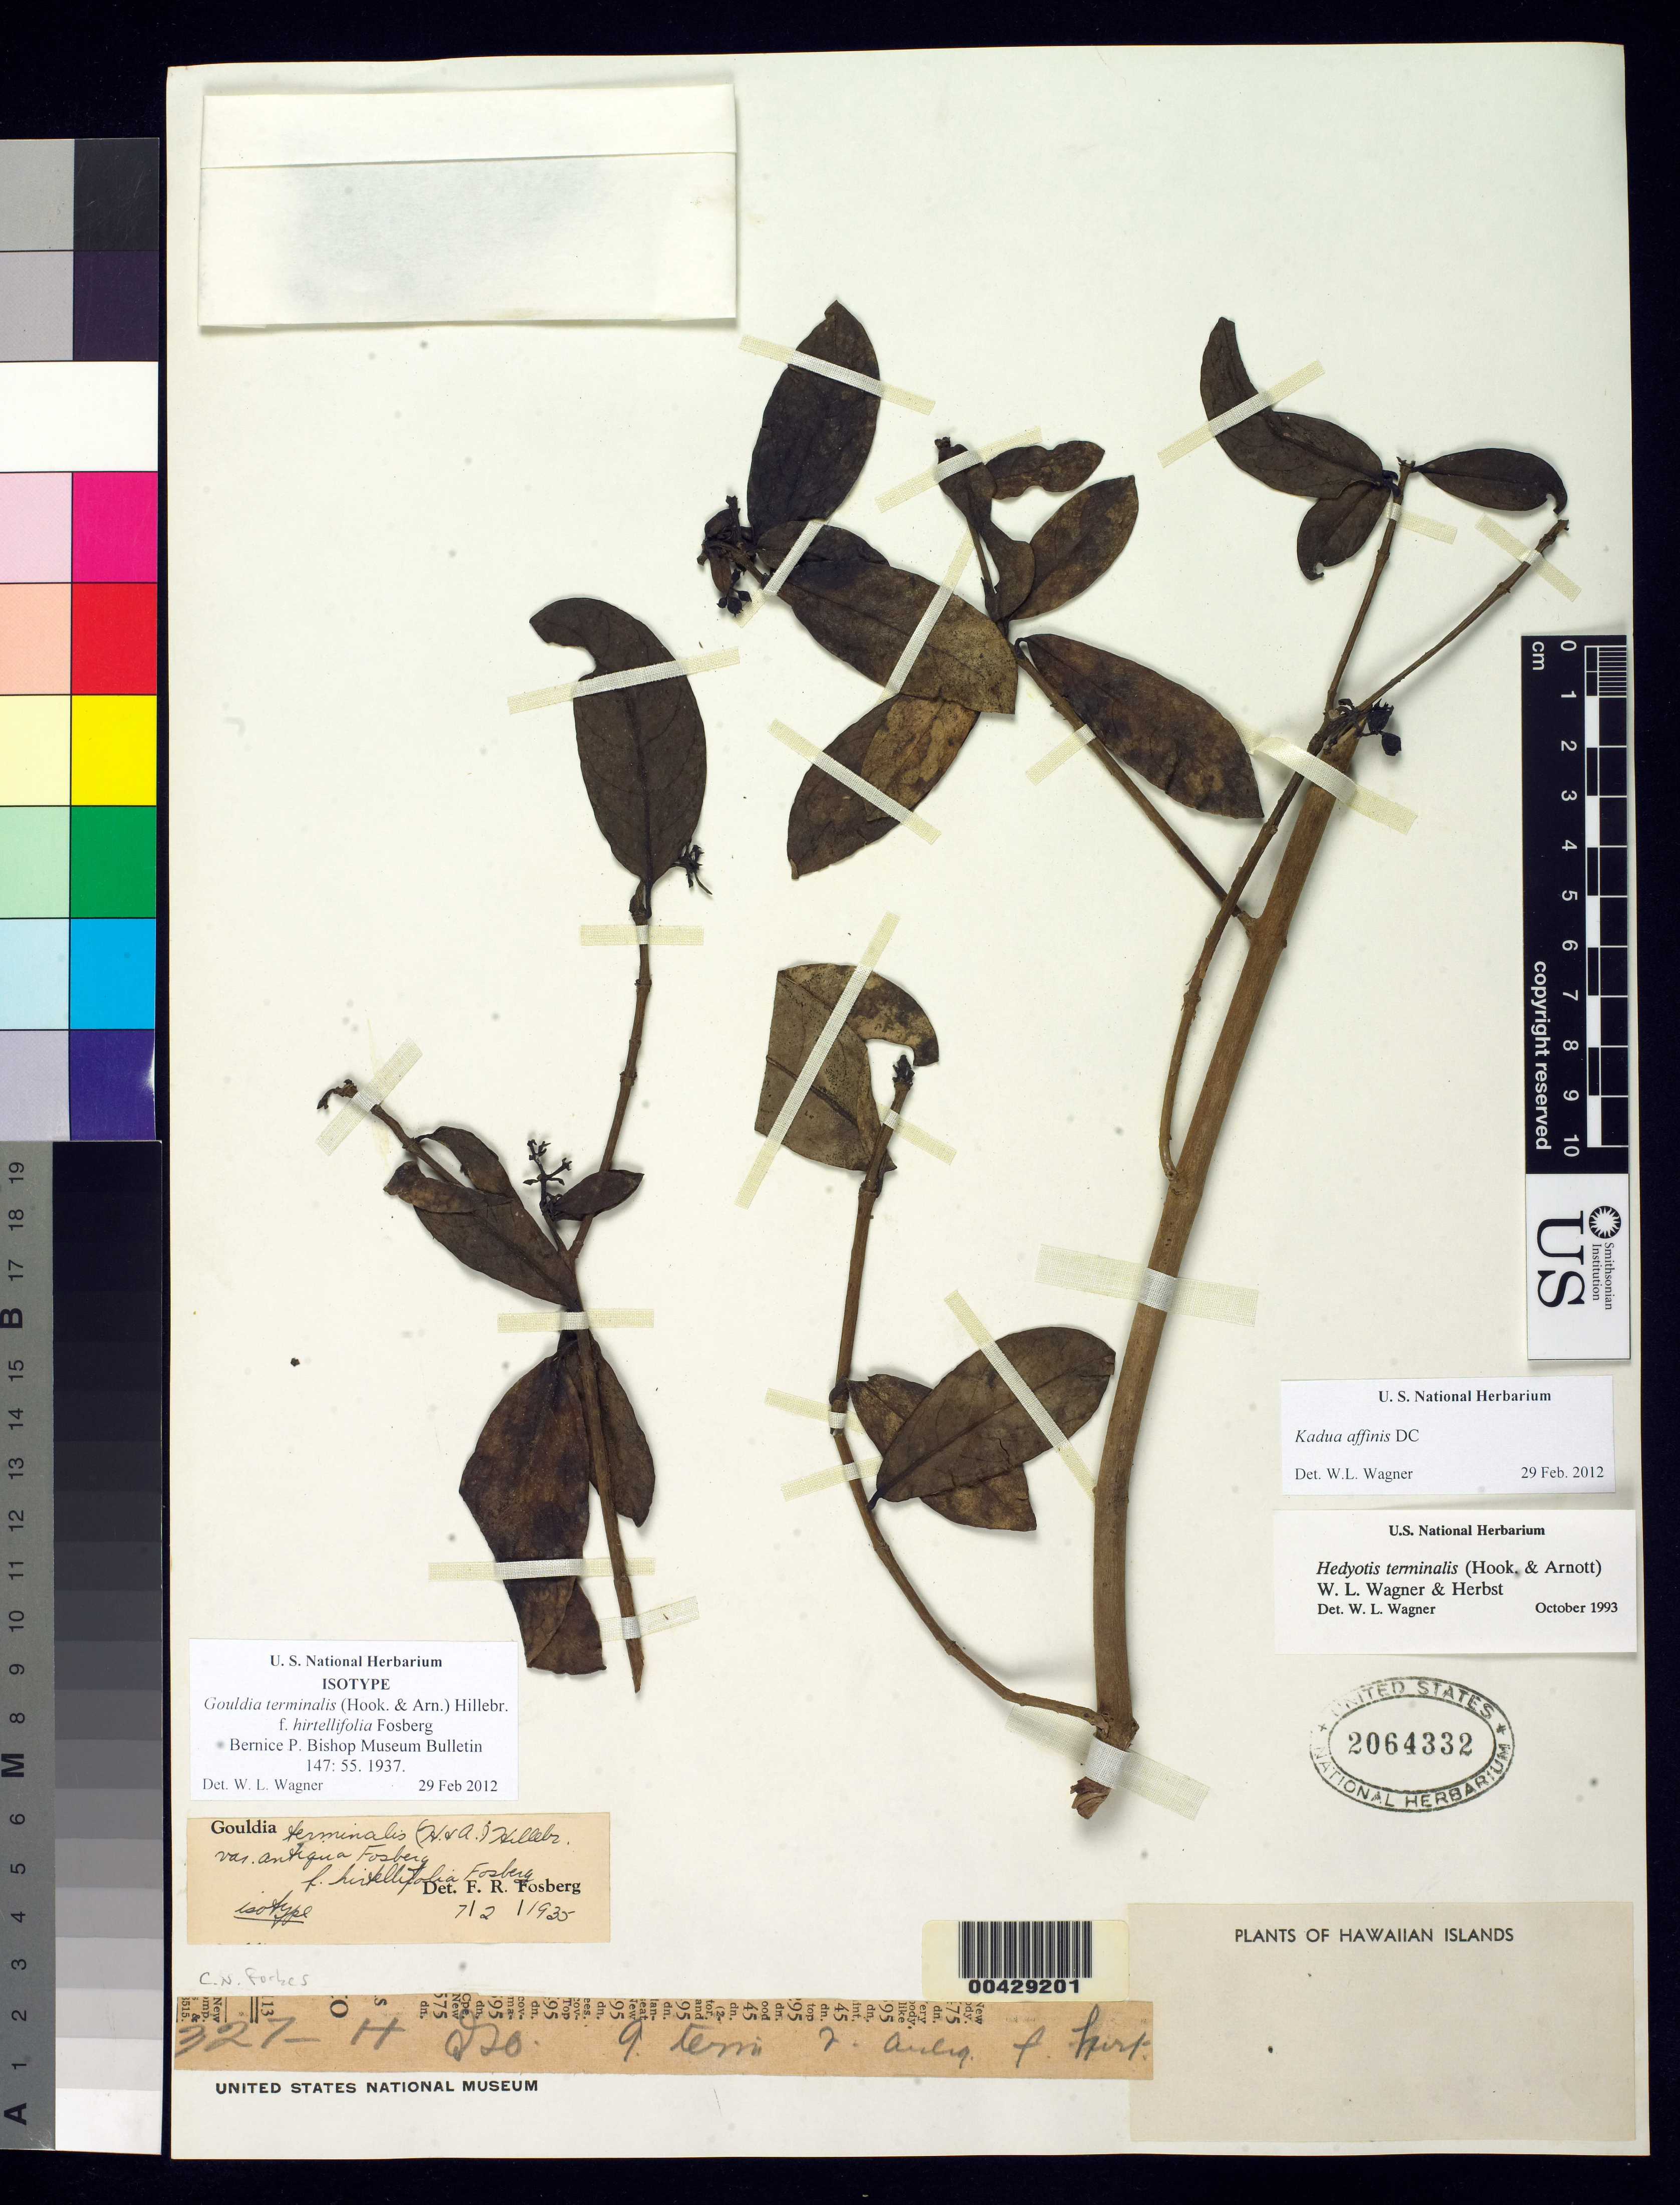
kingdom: Plantae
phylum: Tracheophyta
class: Magnoliopsida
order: Gentianales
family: Rubiaceae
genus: Gouldia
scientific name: Gouldia terminalis f. hirtellifolia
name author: Fosberg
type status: Isotype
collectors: W. Hillebrand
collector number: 327 H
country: United States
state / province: Hawaii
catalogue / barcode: US 2064332